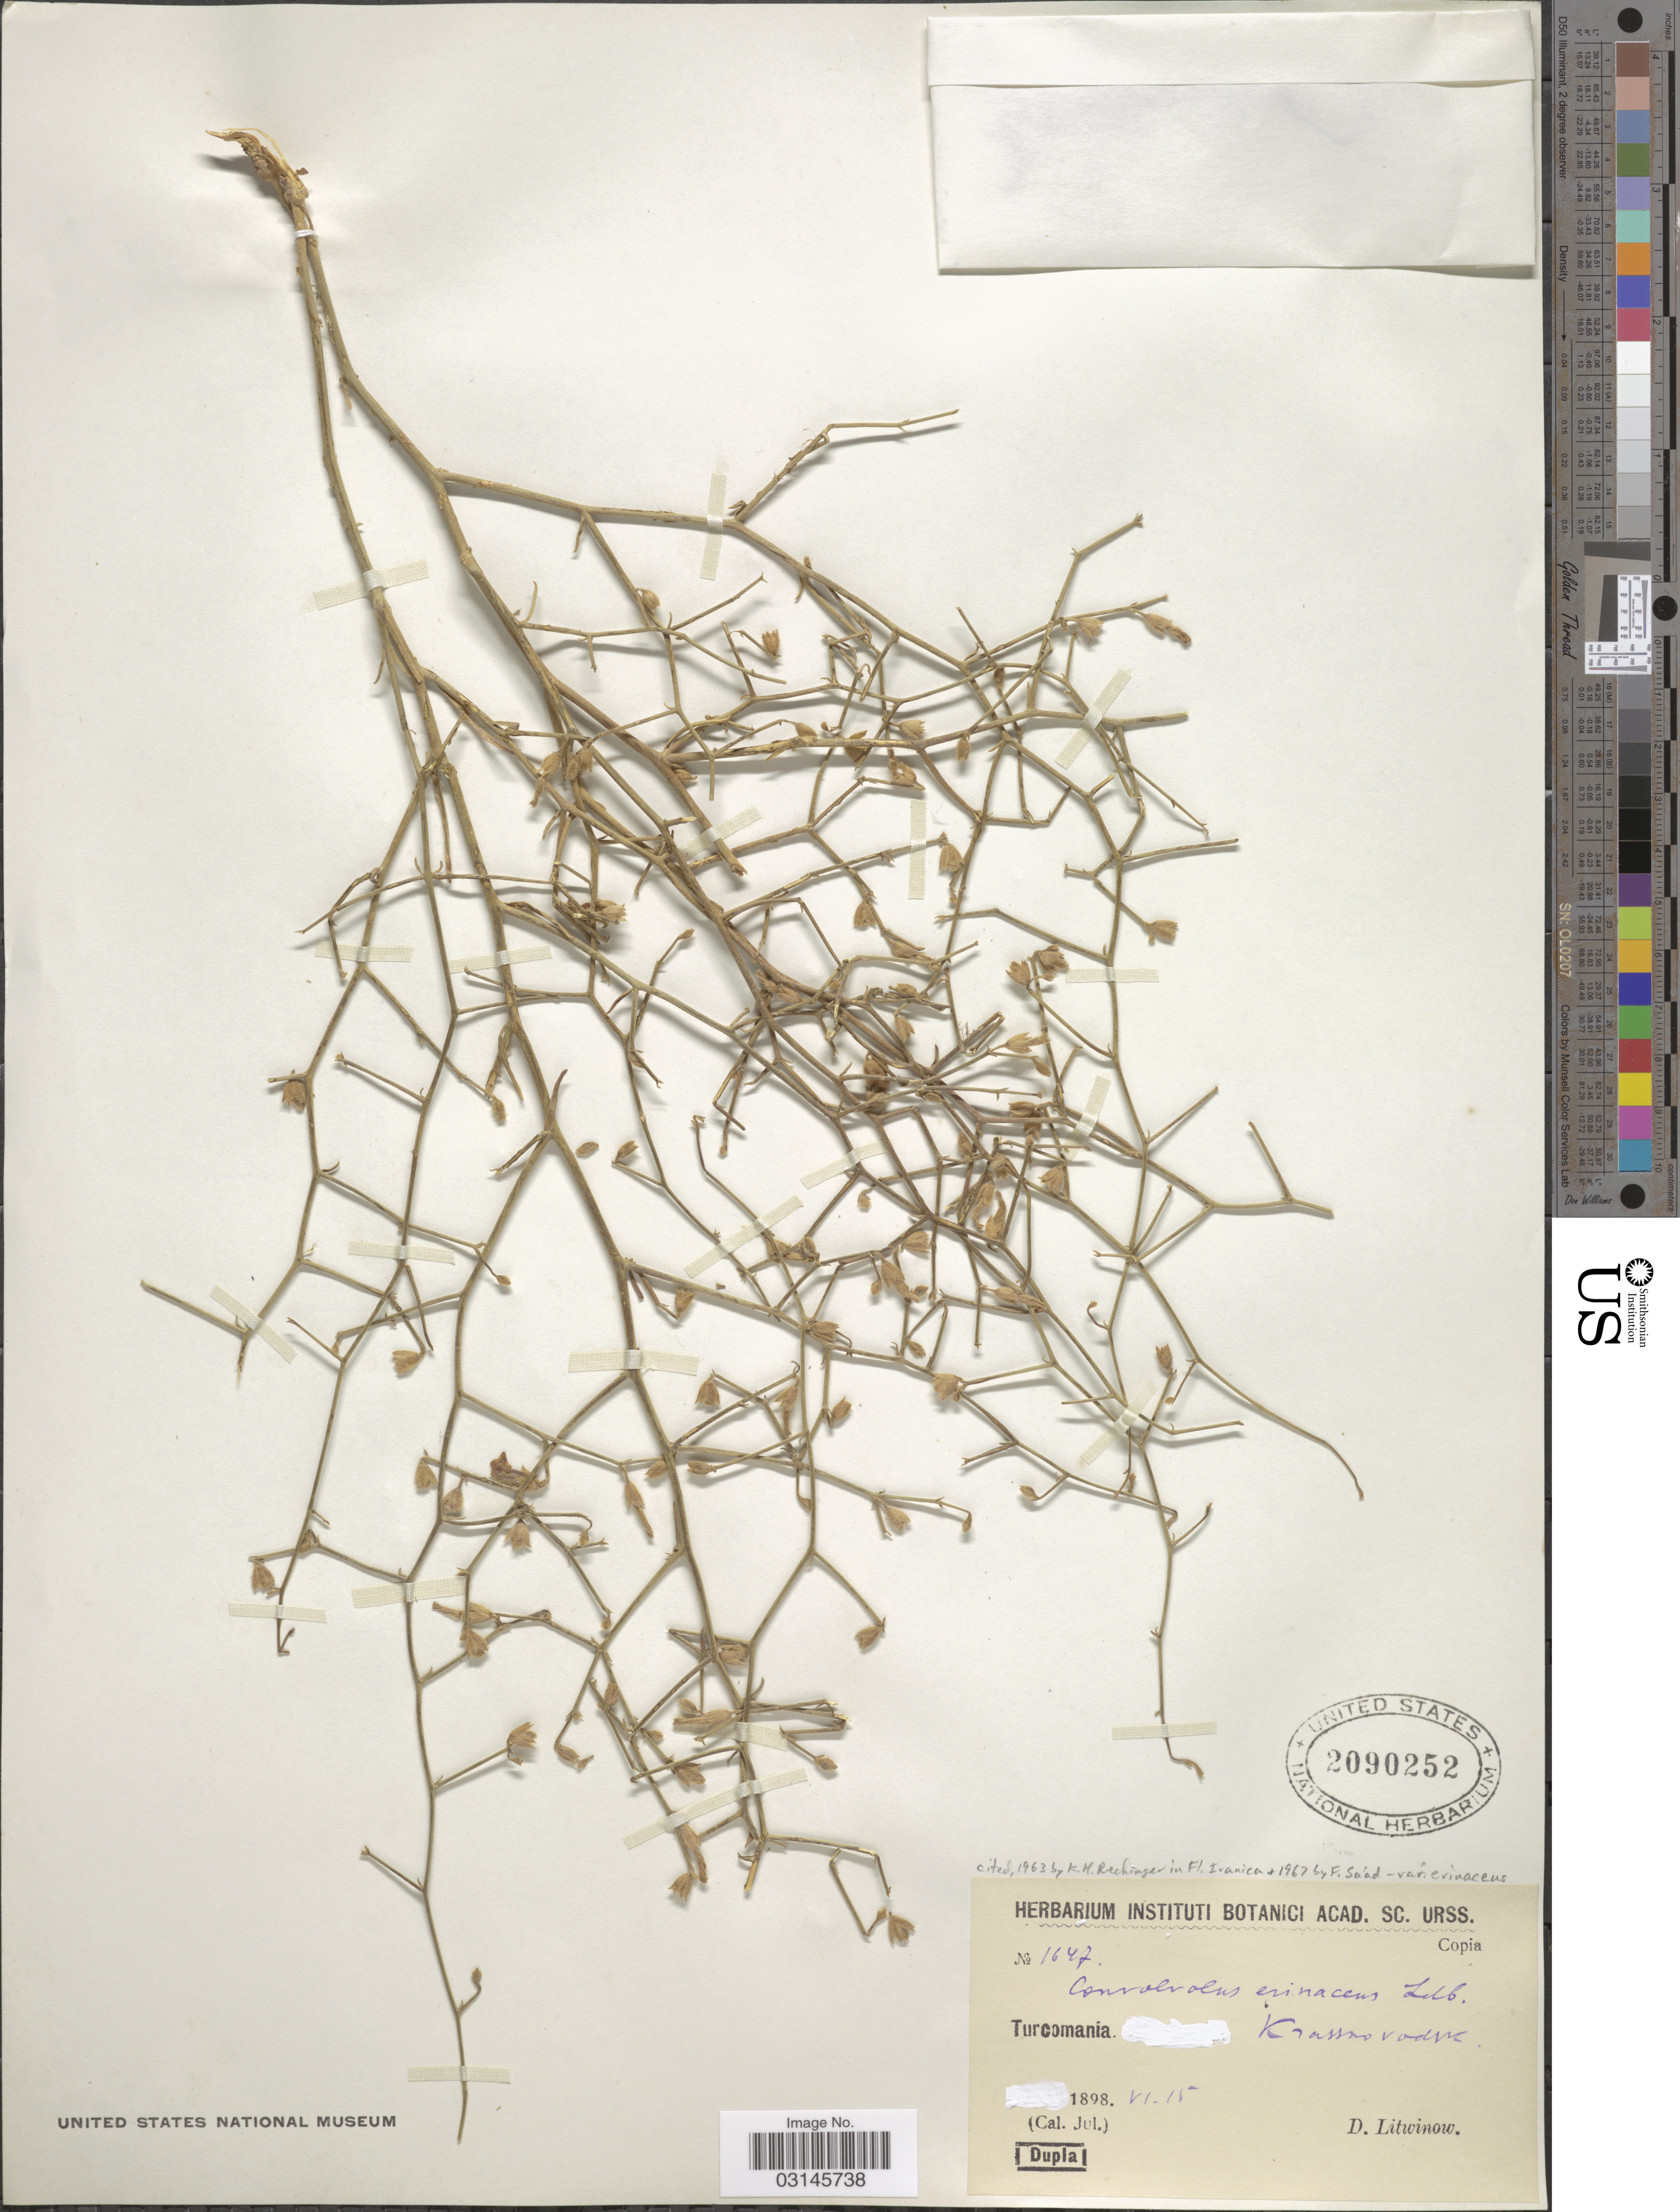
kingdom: Plantae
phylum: Tracheophyta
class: Magnoliopsida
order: Solanales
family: Convolvulaceae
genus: Convolvulus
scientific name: Convolvulus erinaceus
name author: Ledeb.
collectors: D. Litwinow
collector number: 1647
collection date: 1898-06-15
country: Turkmenistan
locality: Turcomania. Krassnovodsk.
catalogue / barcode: US 2090252